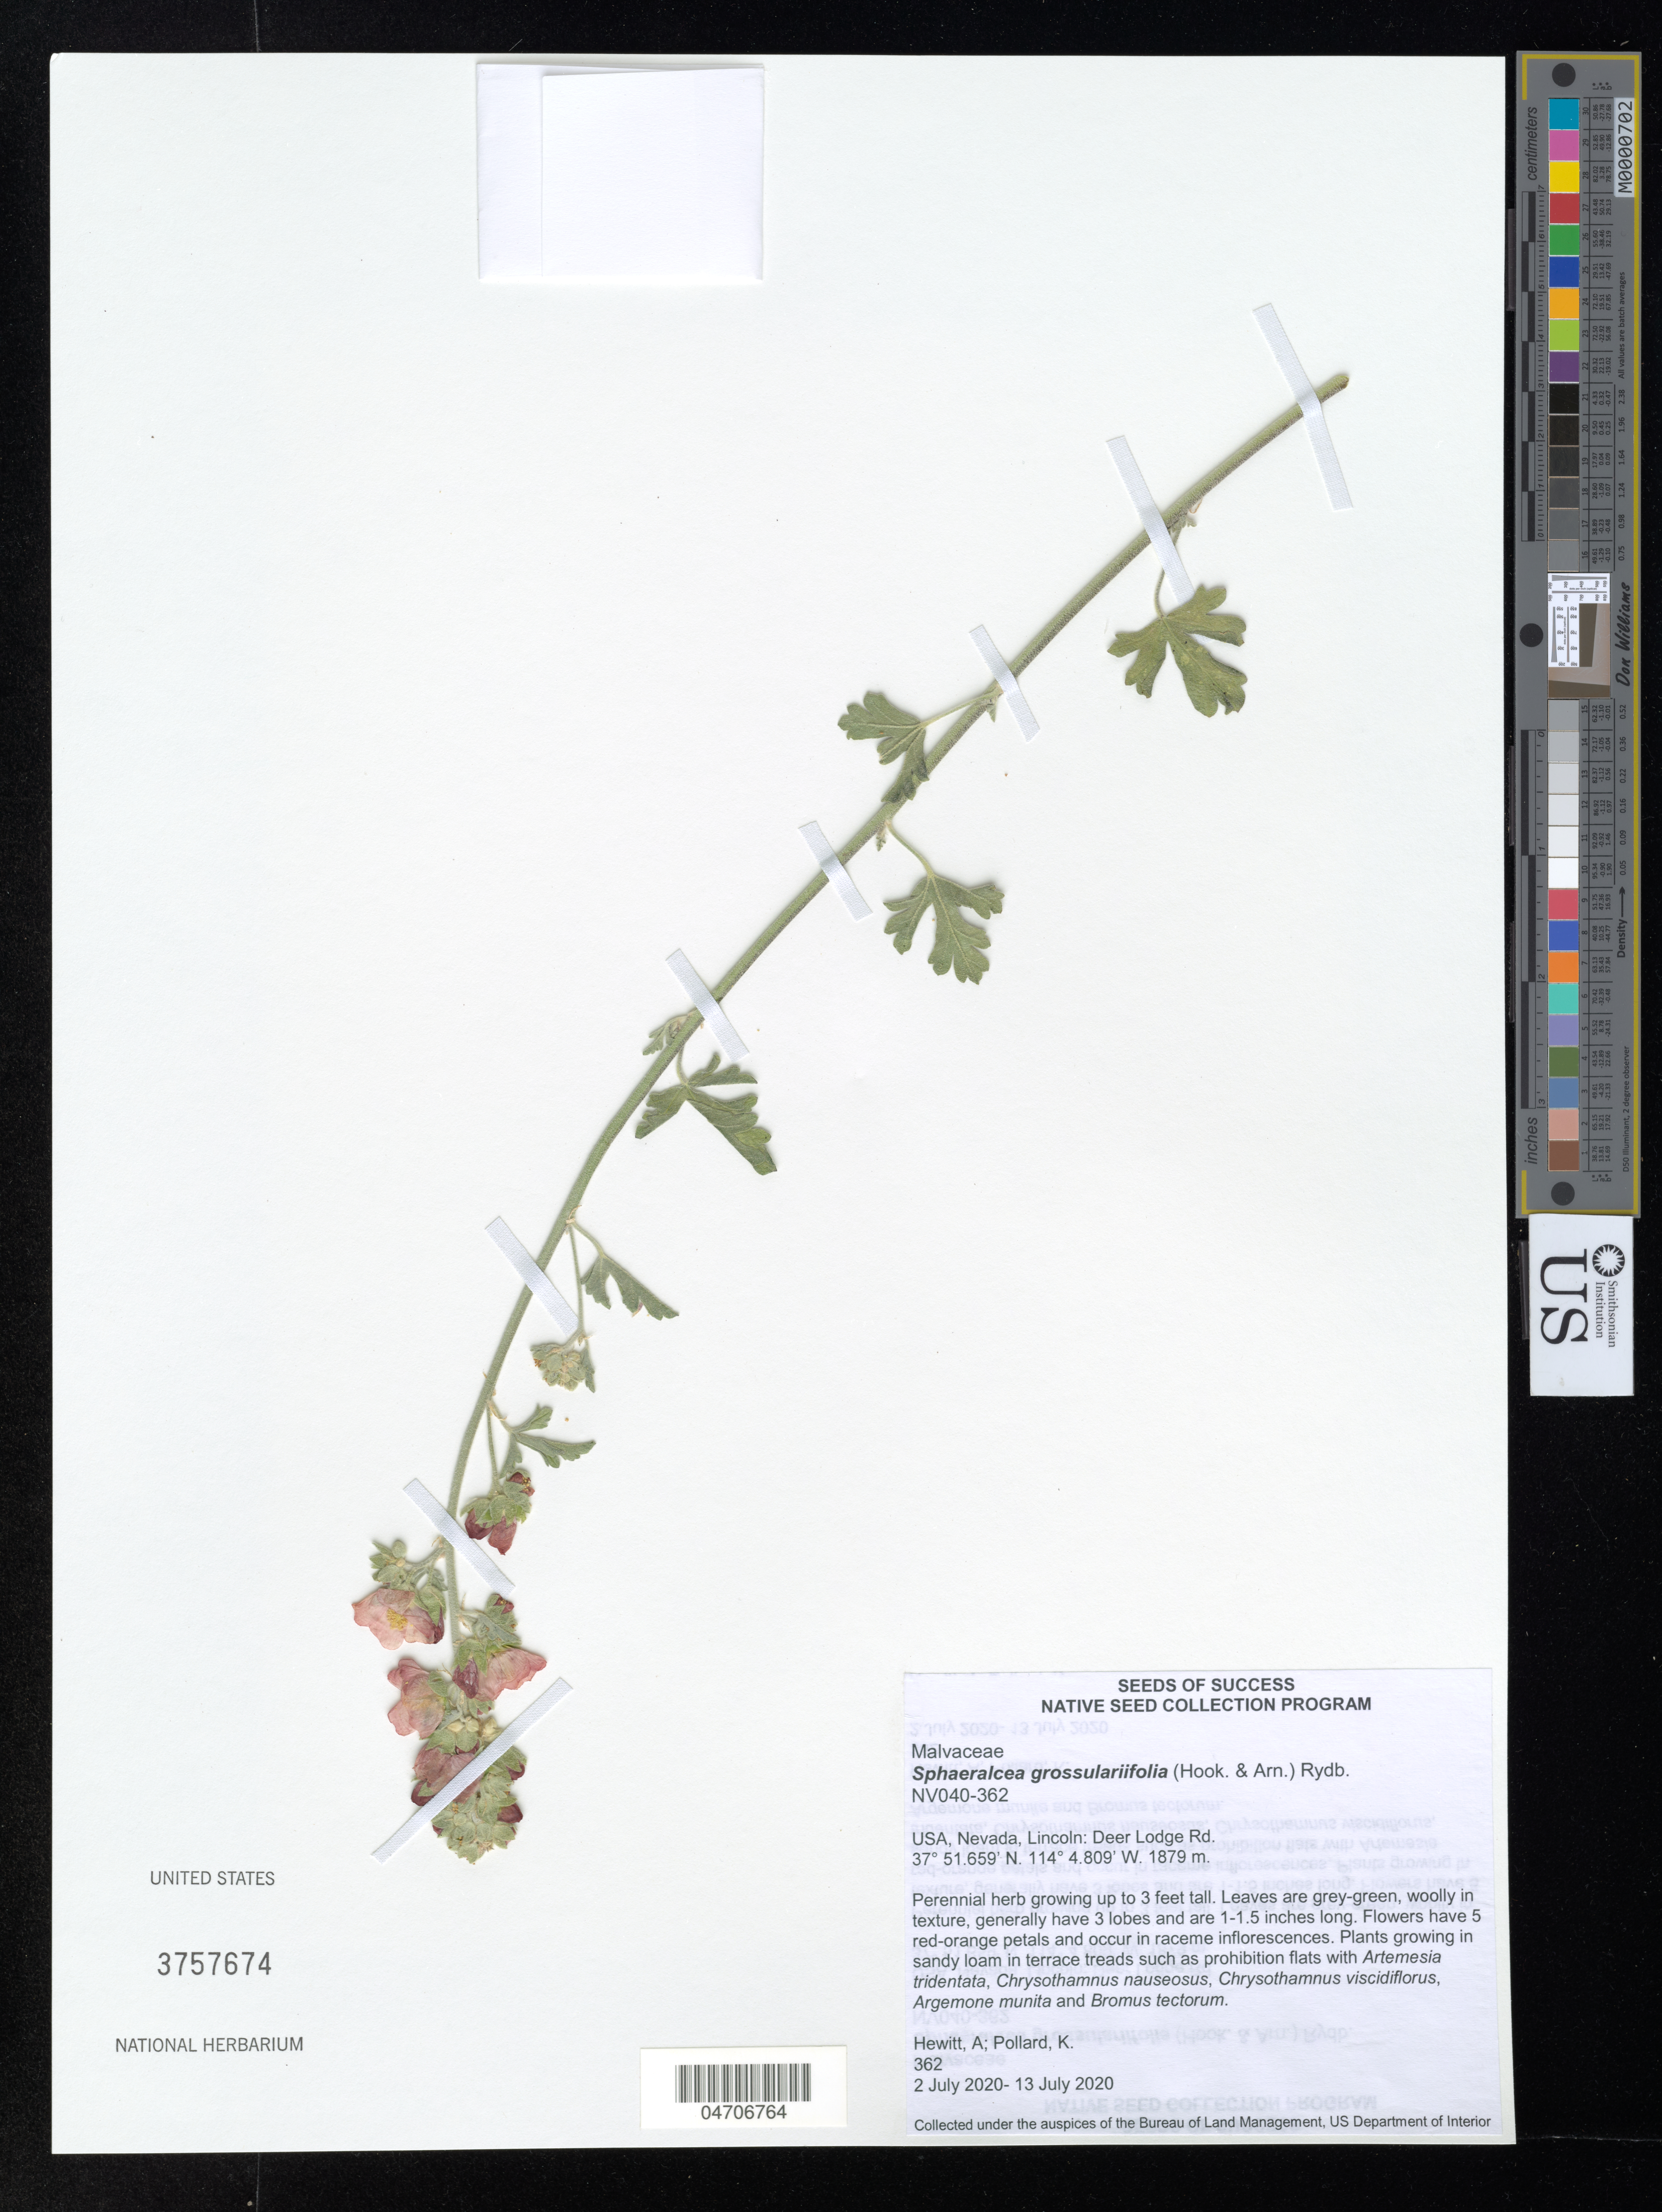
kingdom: Plantae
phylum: Tracheophyta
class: Magnoliopsida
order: Malvales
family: Malvaceae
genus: Sphaeralcea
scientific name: Sphaeralcea grossulariifolia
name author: (Hook. & Arn.) Rydb.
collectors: A. Hewitt & C. Mendonça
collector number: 362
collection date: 2020-07-02/2020-07-13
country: United States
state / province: Nevada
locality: Lincoln: Deer Lodge Rd.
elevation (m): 1879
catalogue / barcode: US 3757674